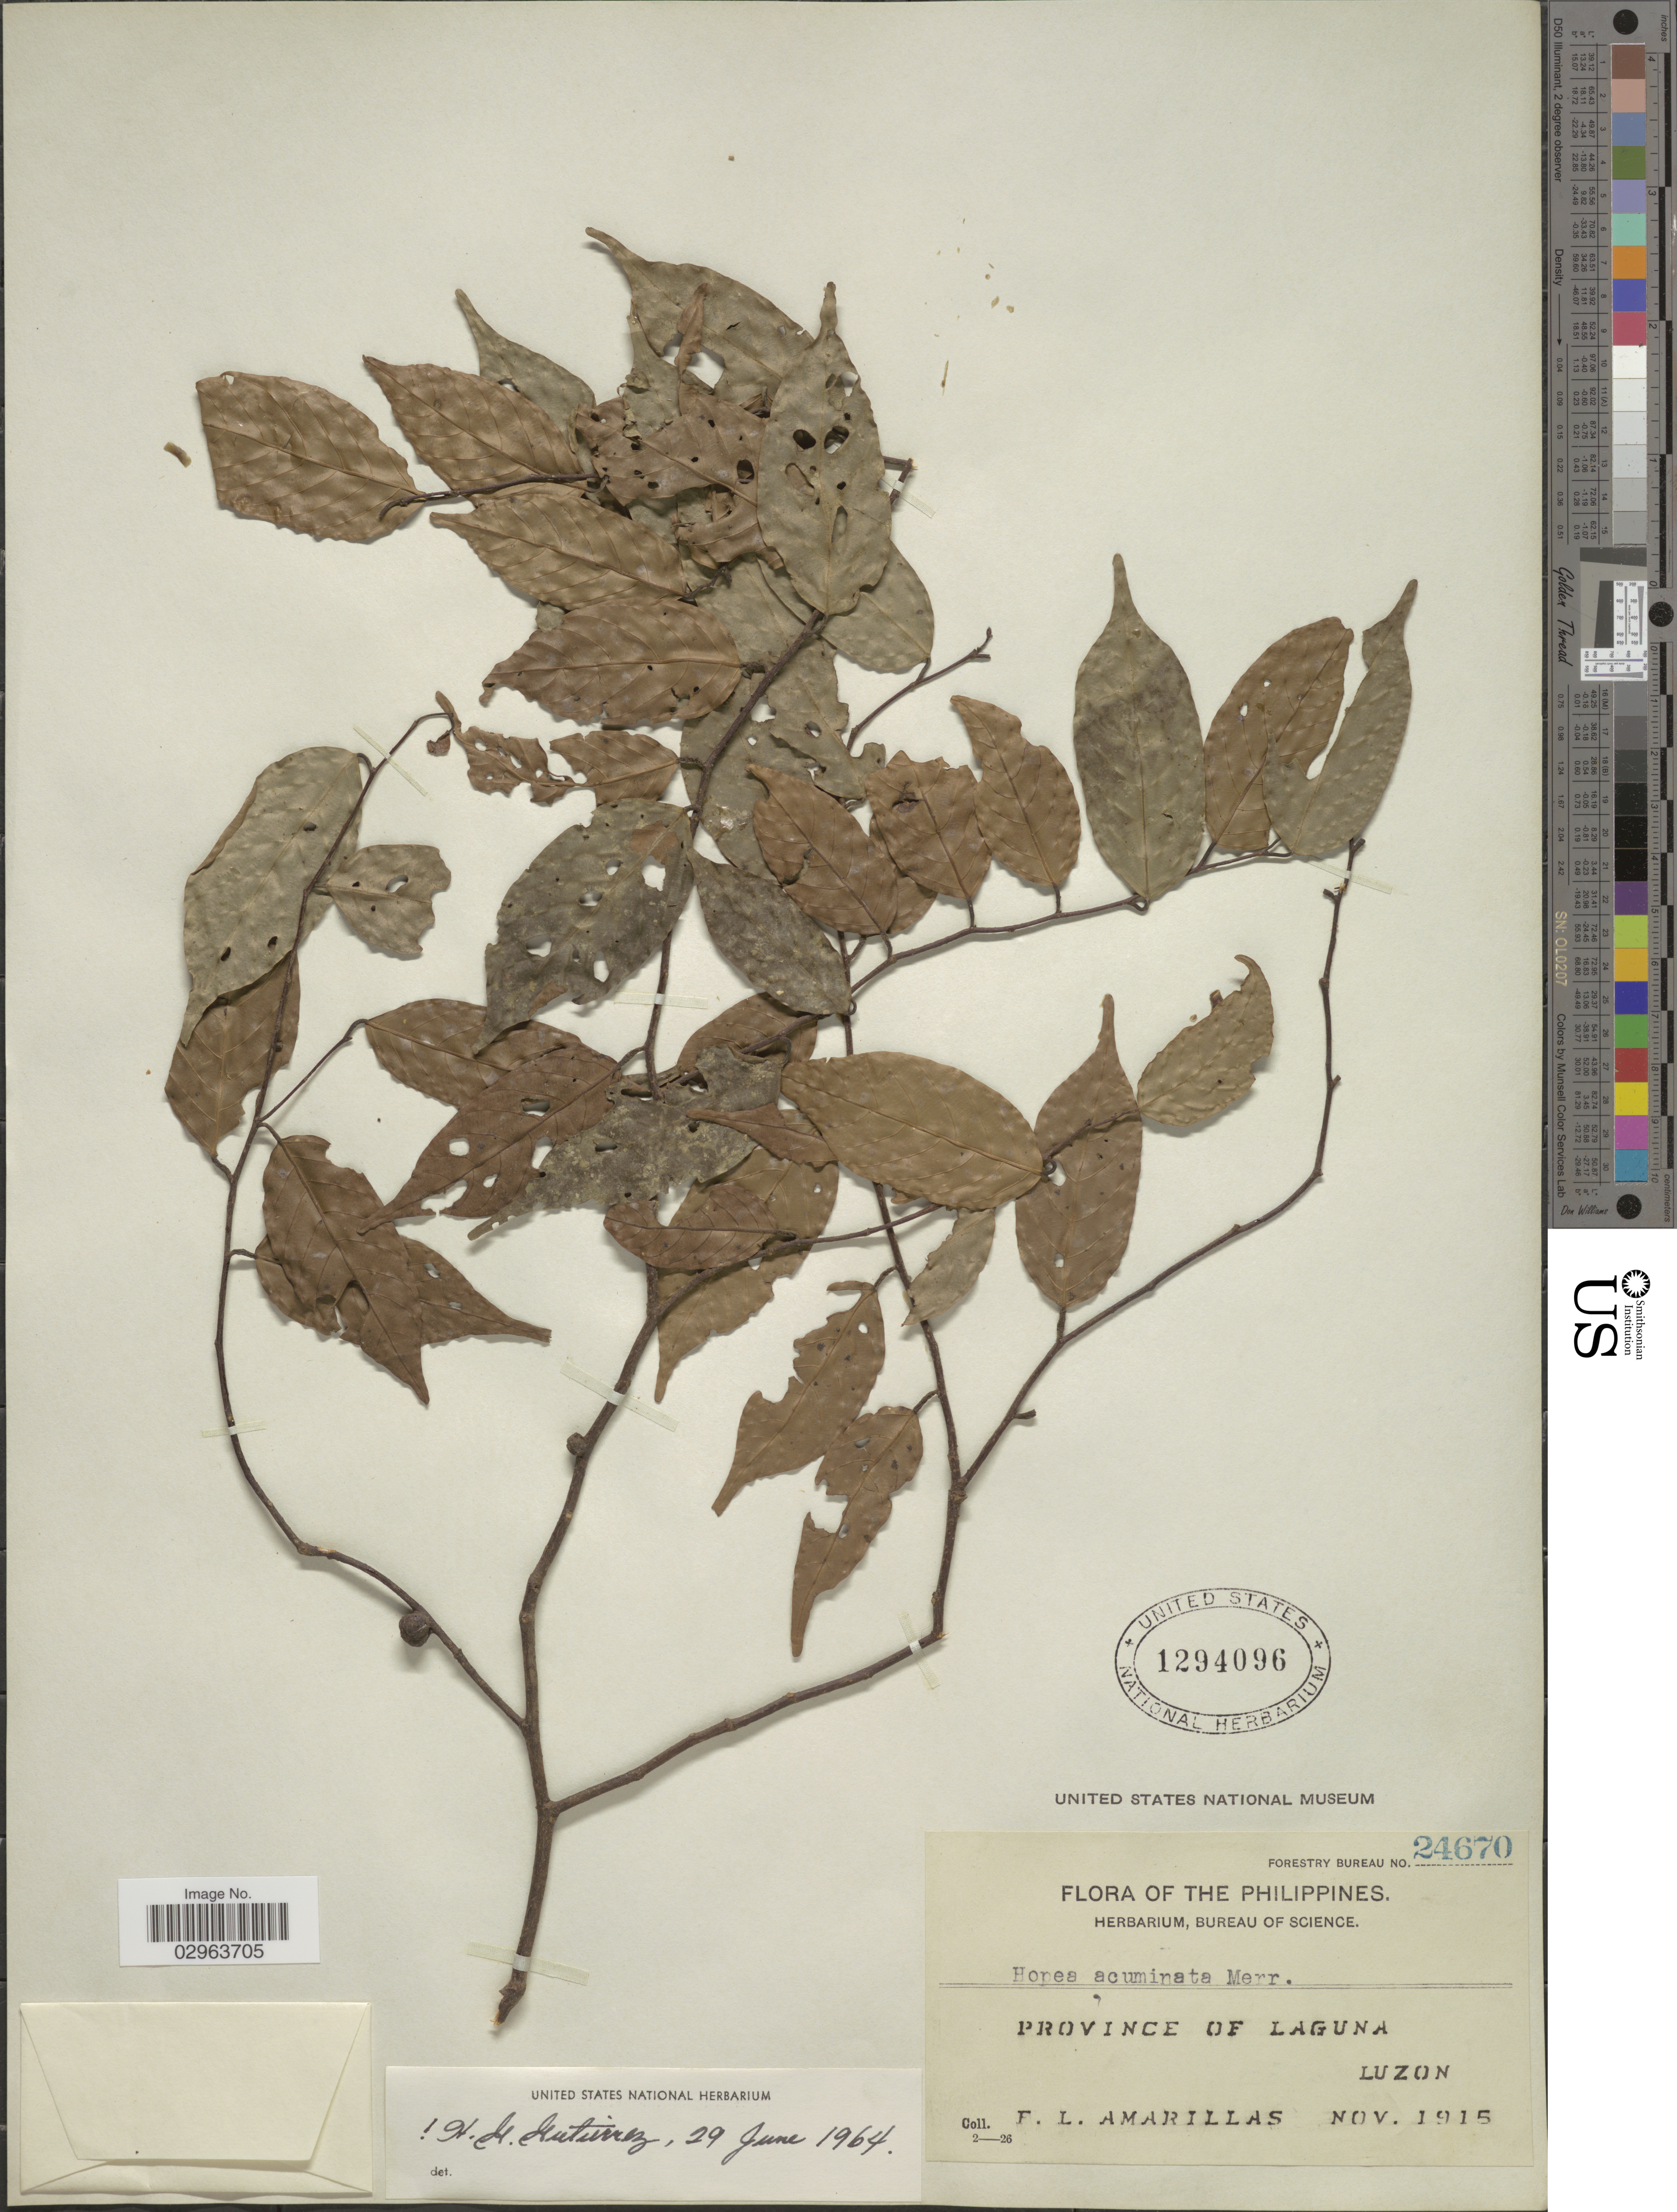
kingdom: Plantae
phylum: Tracheophyta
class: Magnoliopsida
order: Malvales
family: Dipterocarpaceae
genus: Hopea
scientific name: Hopea acuminata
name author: Merr.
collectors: F. Amarillas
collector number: Forestry Bureau 24670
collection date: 1915-11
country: Philippines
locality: Province of Laguna, Luzon.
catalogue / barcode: US 1294096